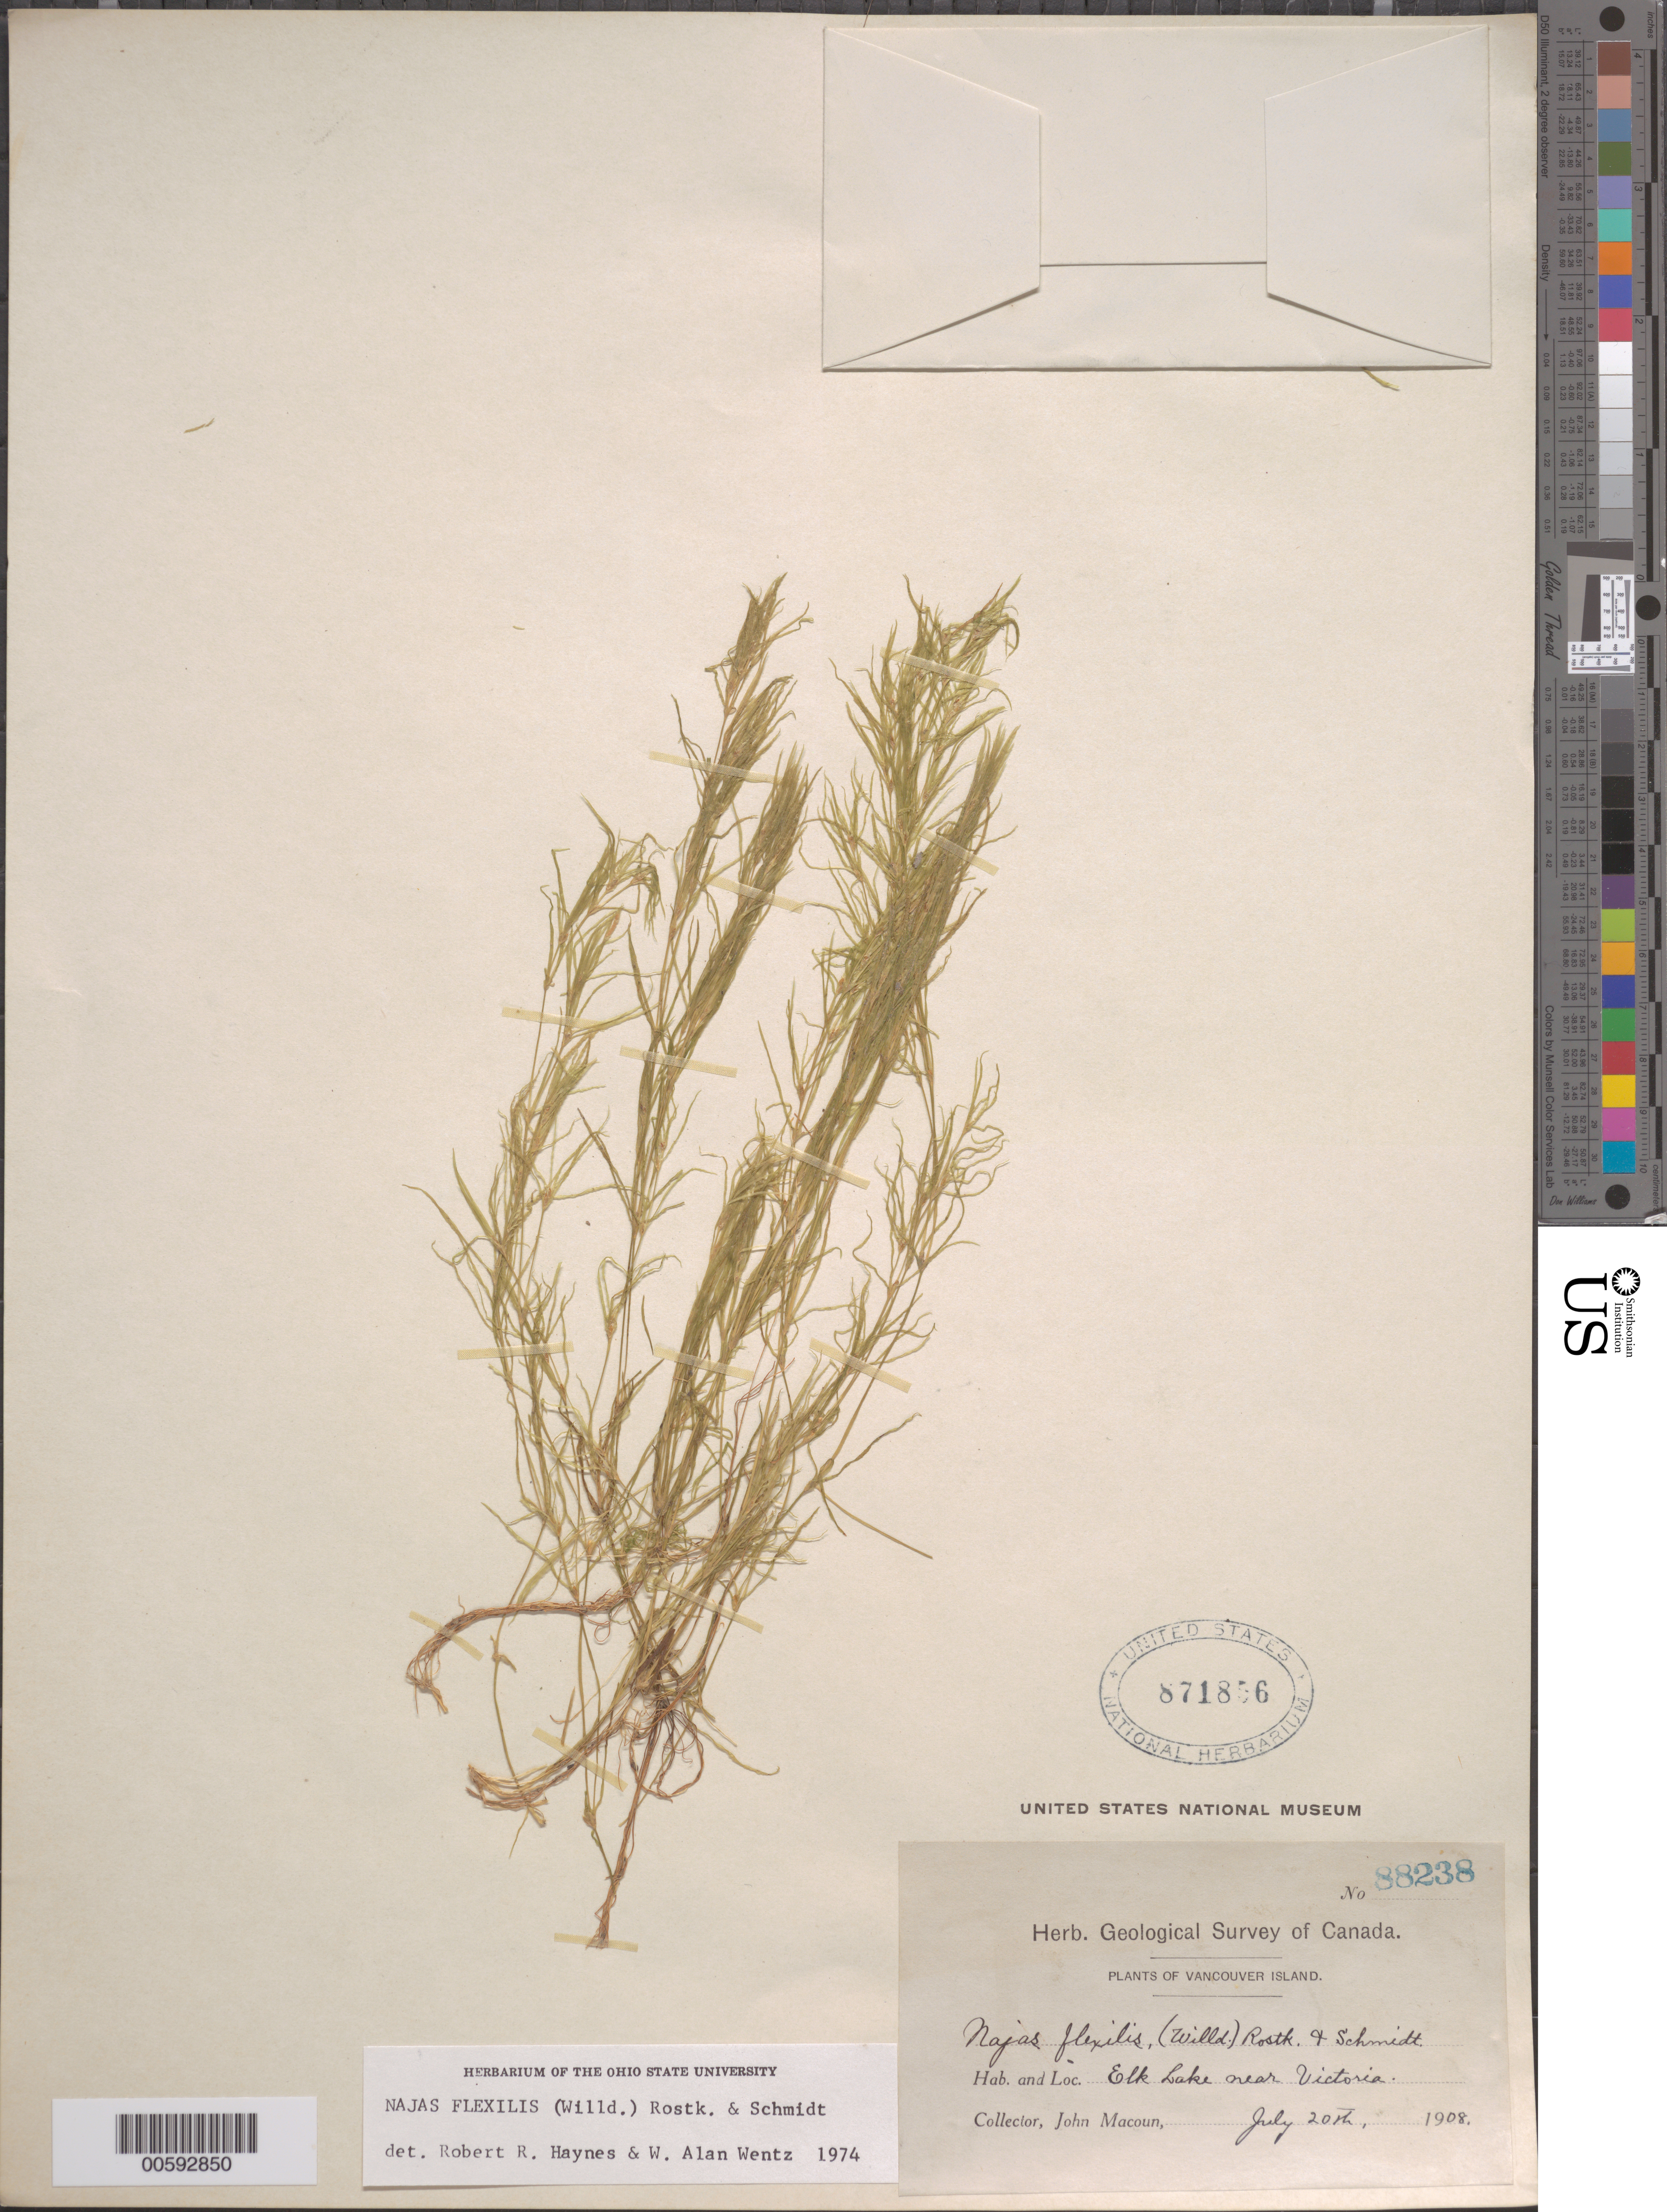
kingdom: Plantae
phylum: Tracheophyta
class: Liliopsida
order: Alismatales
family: Hydrocharitaceae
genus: Najas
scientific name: Najas flexilis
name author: (Willd.) Rostk. & Schmidt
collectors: J. Macoun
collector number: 88238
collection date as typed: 20 Jul 1908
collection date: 1908-07-20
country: Canada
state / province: British Columbia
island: Vancouver Island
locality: Elk Lake near Victoria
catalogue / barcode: US 871856